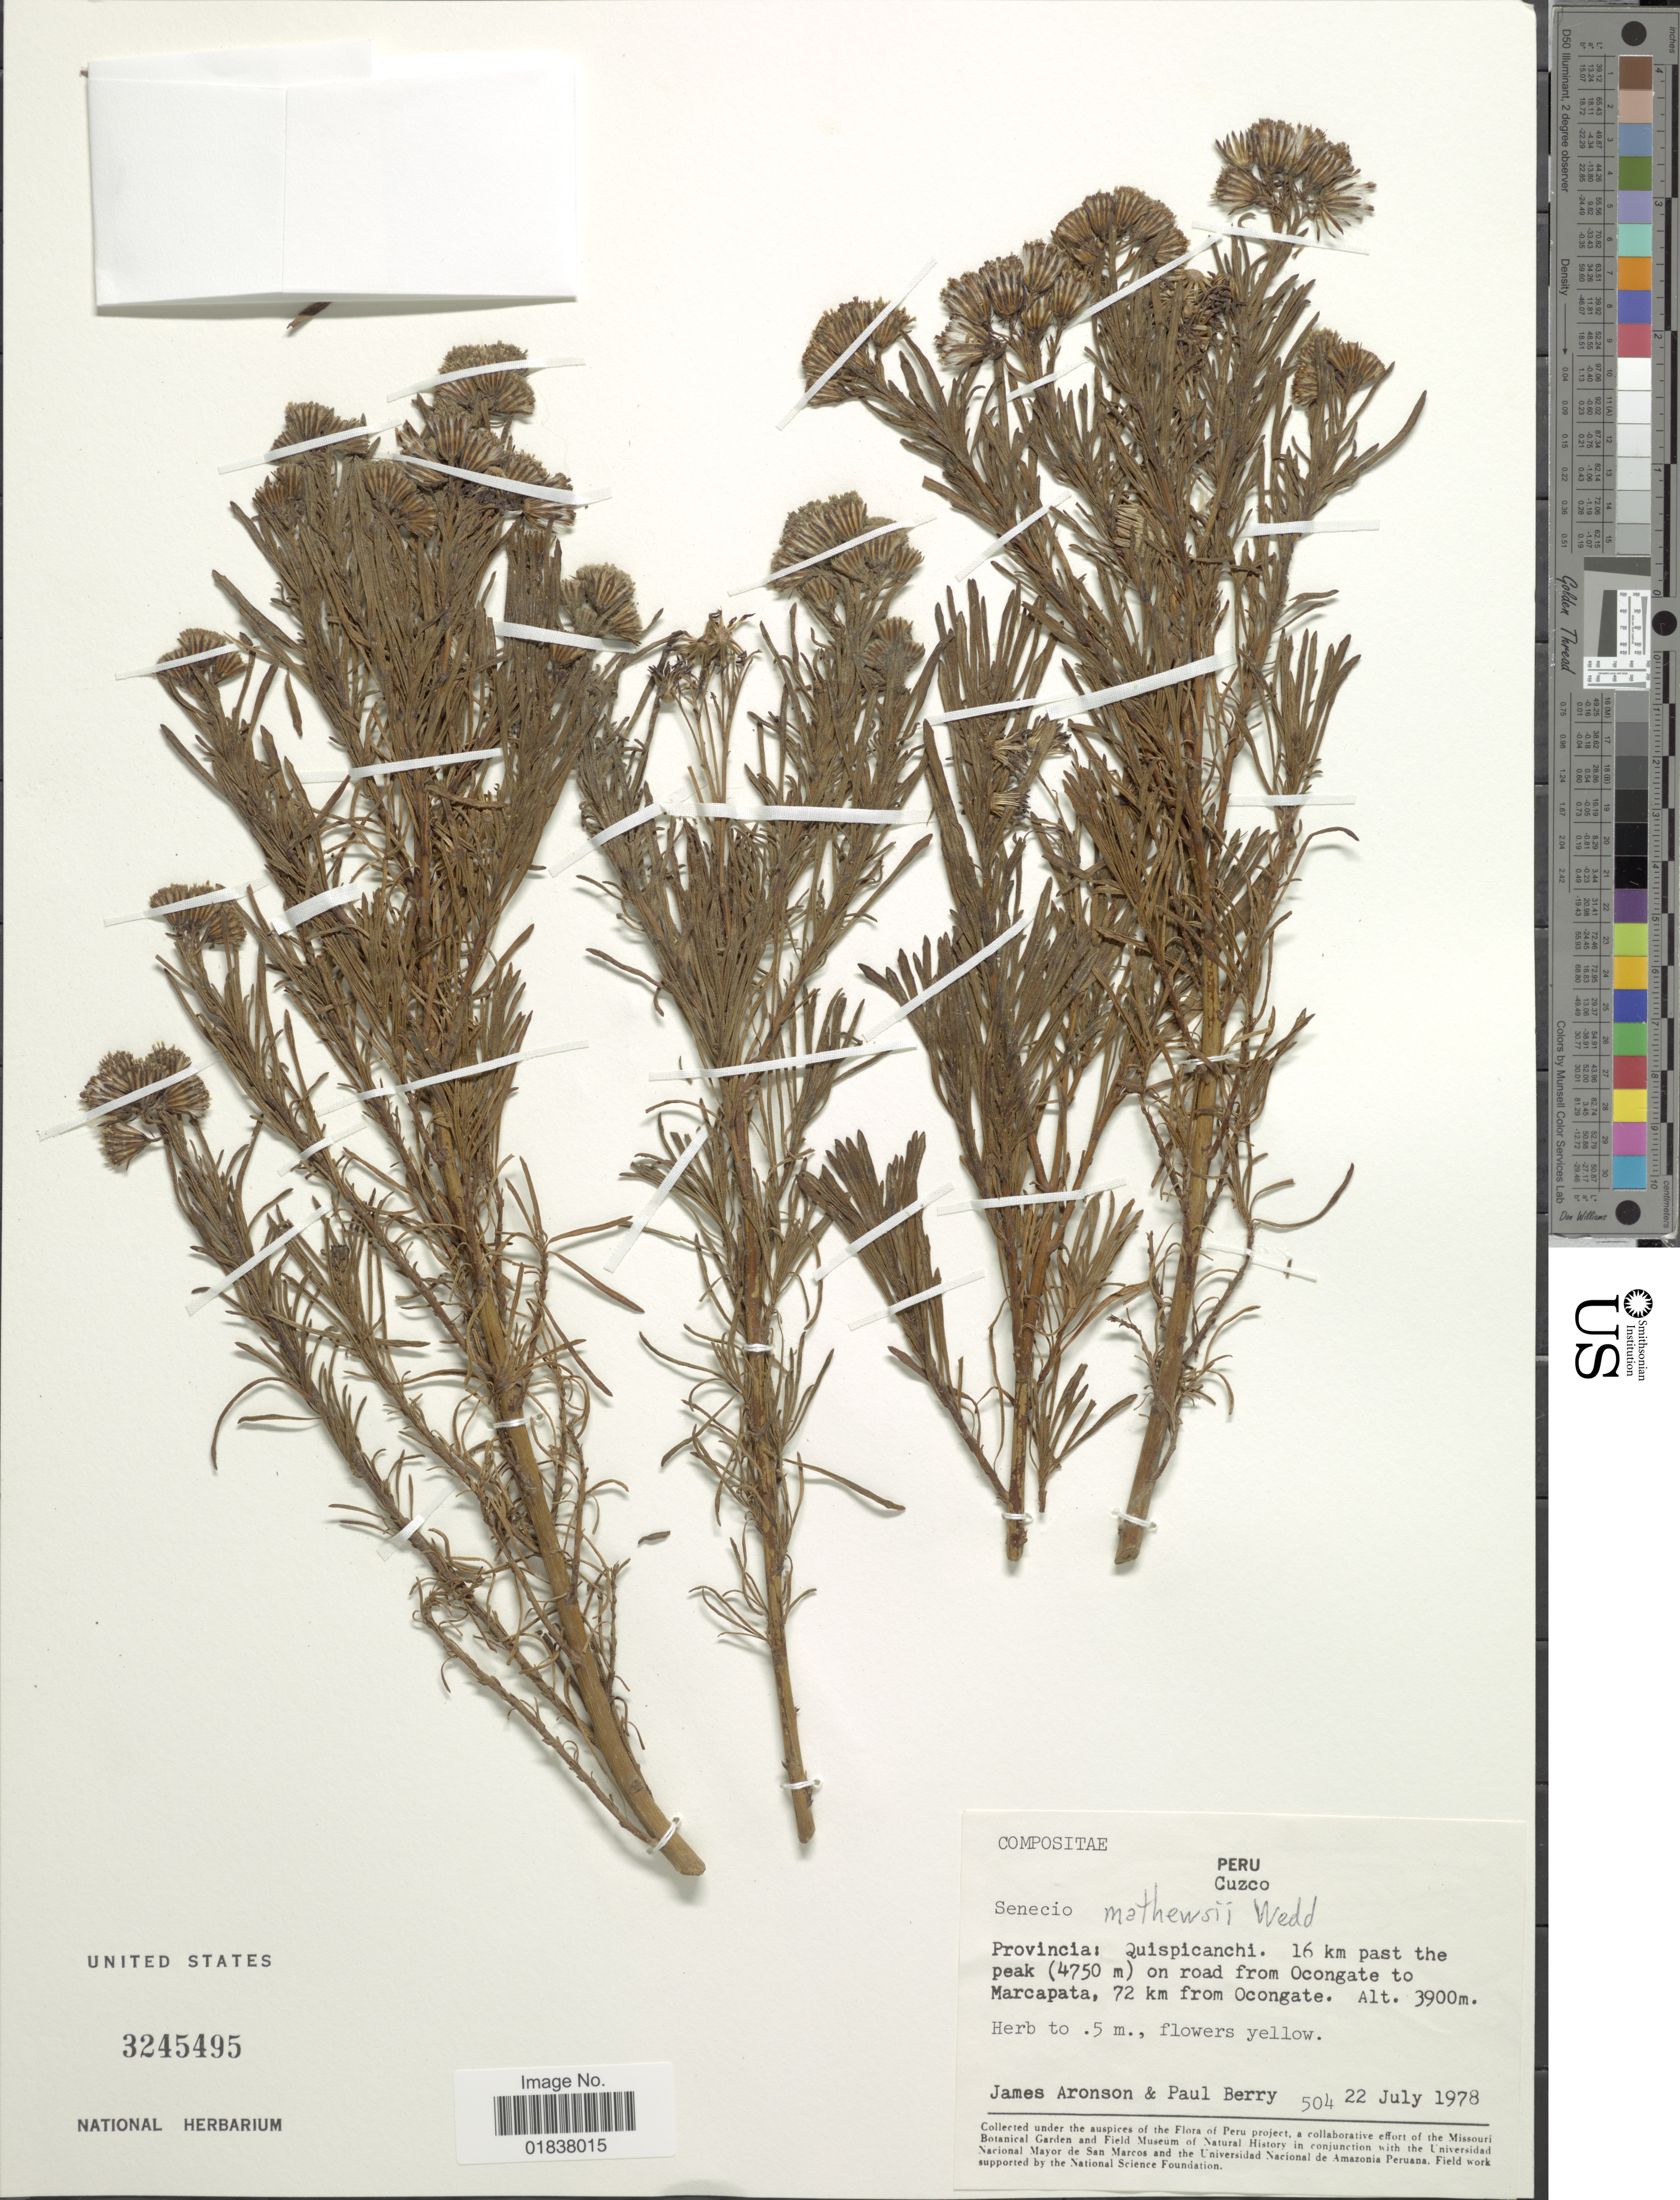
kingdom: Plantae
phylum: Tracheophyta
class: Magnoliopsida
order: Asterales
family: Asteraceae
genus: Senecio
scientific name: Senecio matthewsii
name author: Petrie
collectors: J. Aronson & P. T. Berry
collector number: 504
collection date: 1978-07-22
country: Peru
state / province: Cusco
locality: Provincia Quispicanchi, 16 km past the peak (4750 m) on road from Ocongate to Marcapata, 72 km from Ocongate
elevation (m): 3900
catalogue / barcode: US 3245495